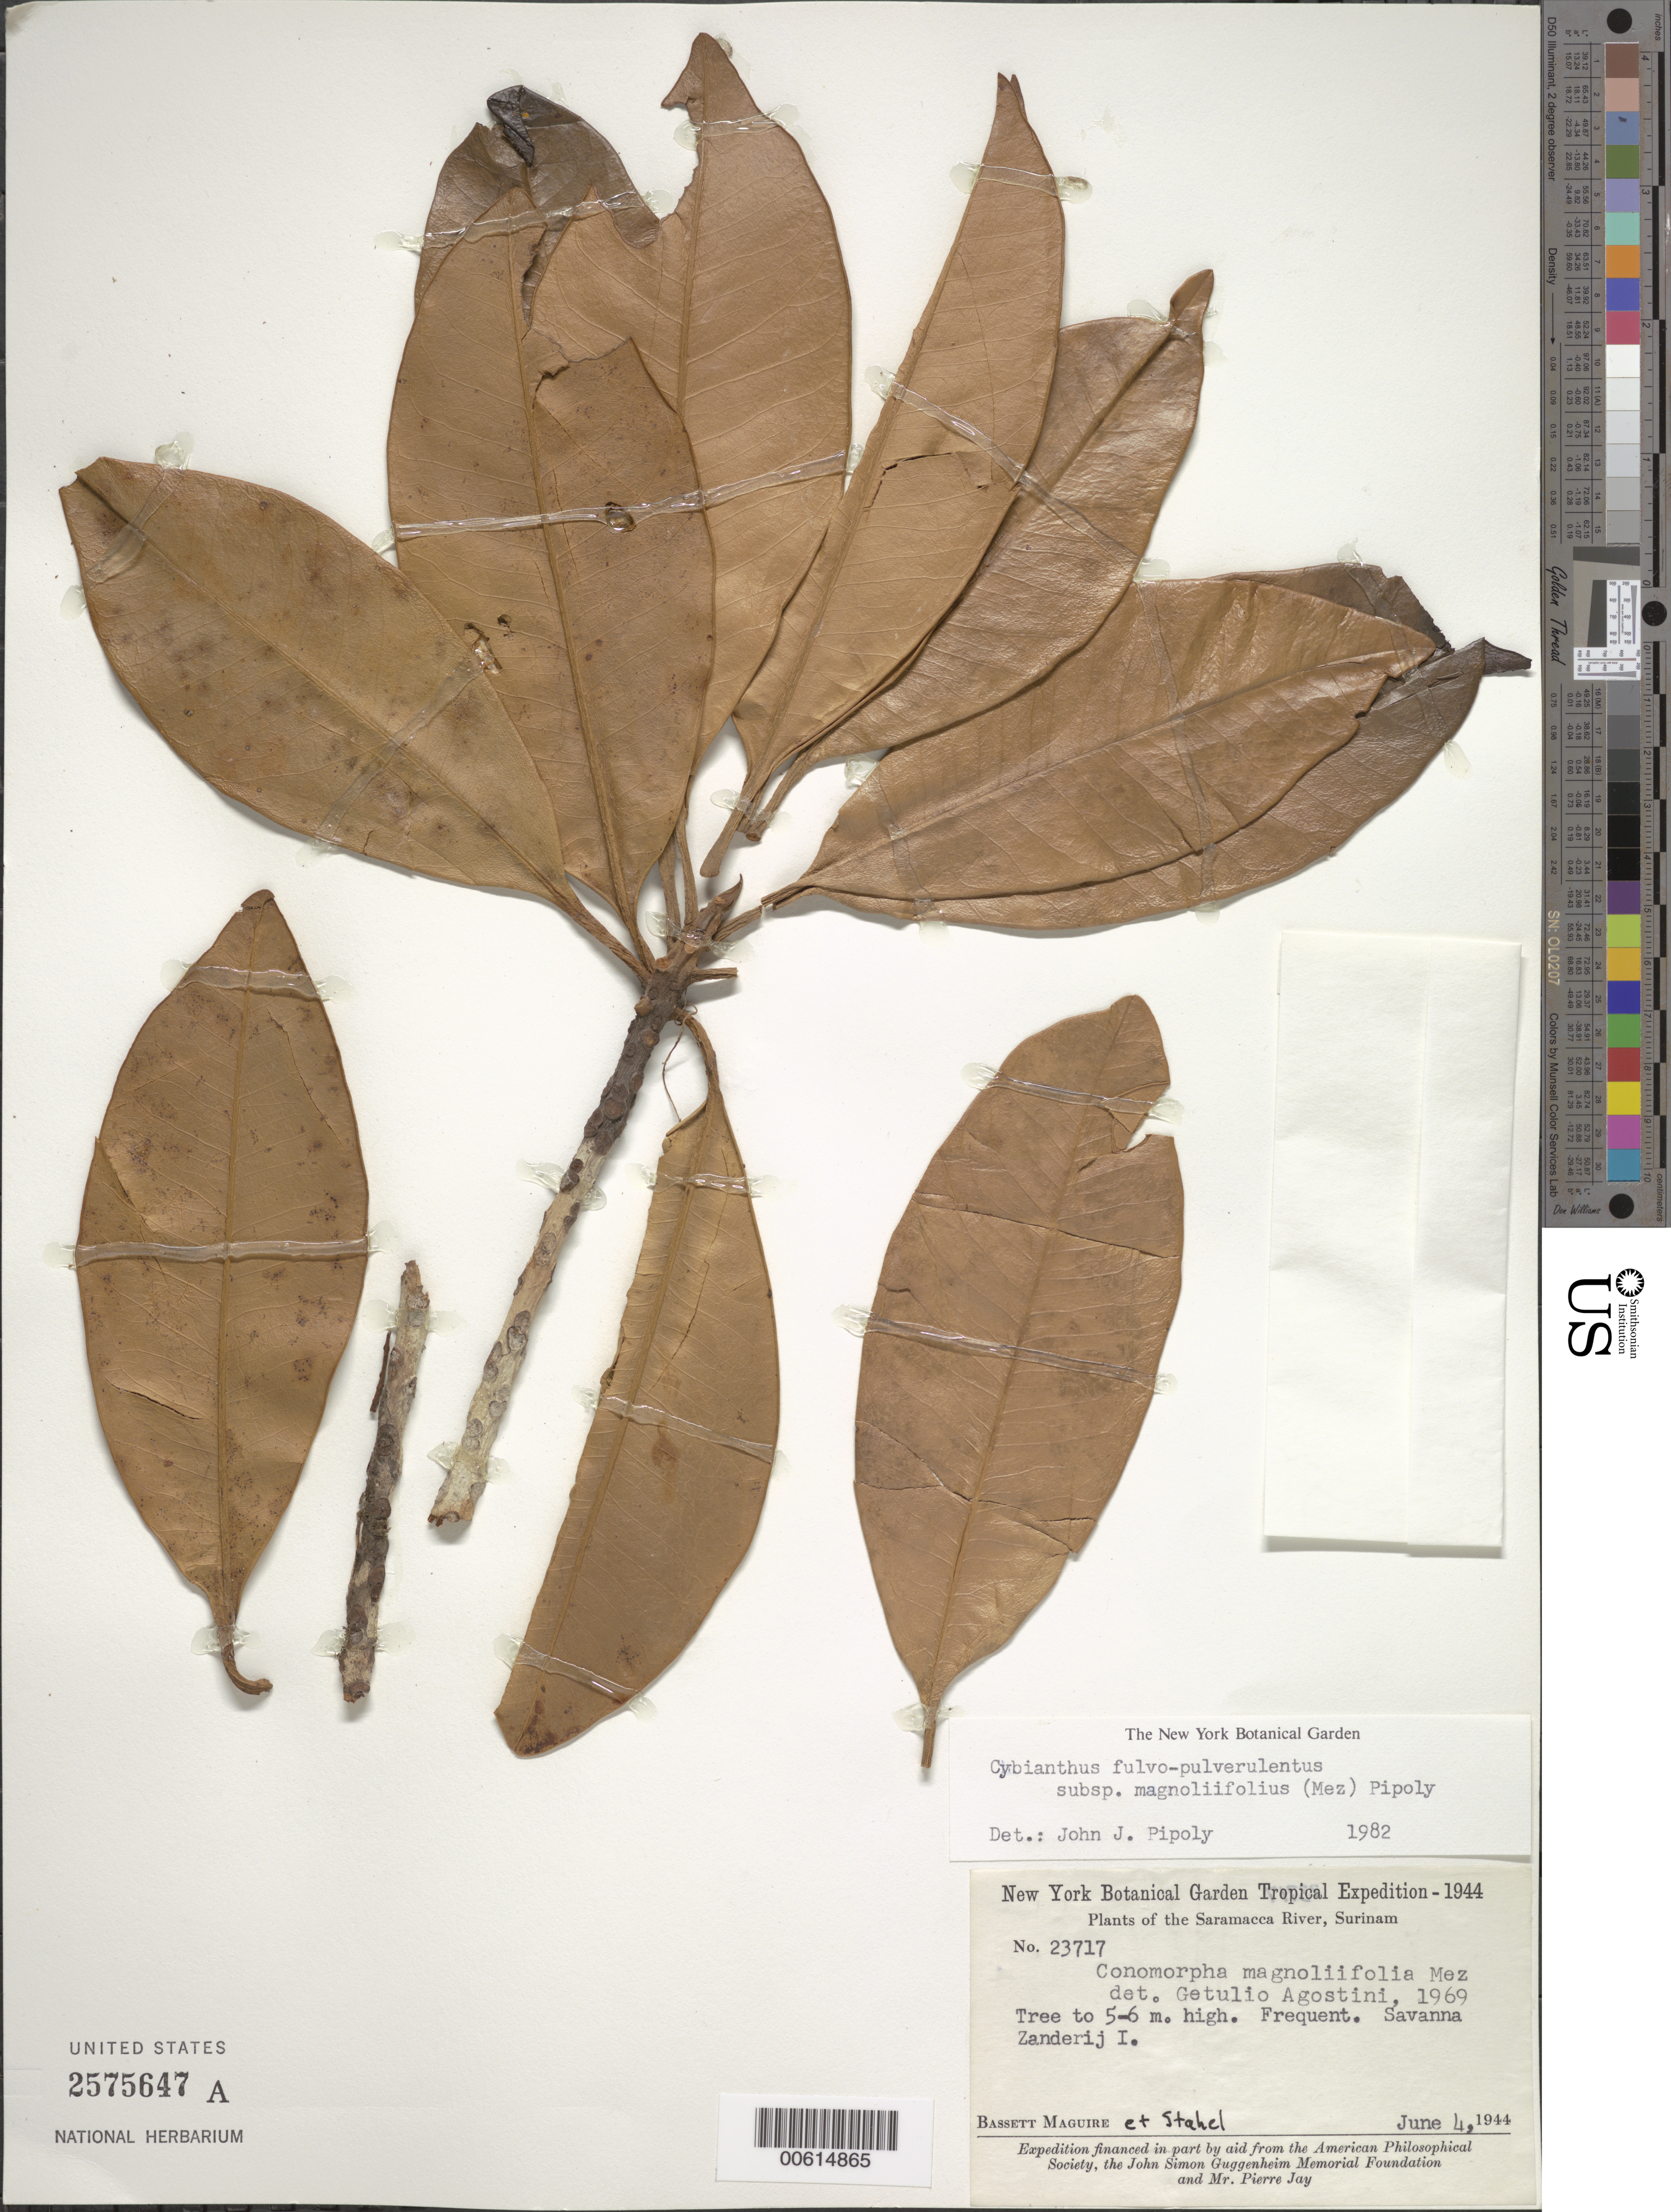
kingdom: Plantae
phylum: Tracheophyta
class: Magnoliopsida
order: Ericales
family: Primulaceae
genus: Cybianthus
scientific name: Cybianthus fulvopulverulentus subsp. magnoliifolius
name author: (Mez) Pipoly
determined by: Pipoly, J. J., III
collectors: B. Maguire & G. Stahel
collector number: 23717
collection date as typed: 4-Jun-44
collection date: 1944-06-04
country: Suriname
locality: Saramacca River, Zanderij I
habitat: Savanna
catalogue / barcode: US 2575647A